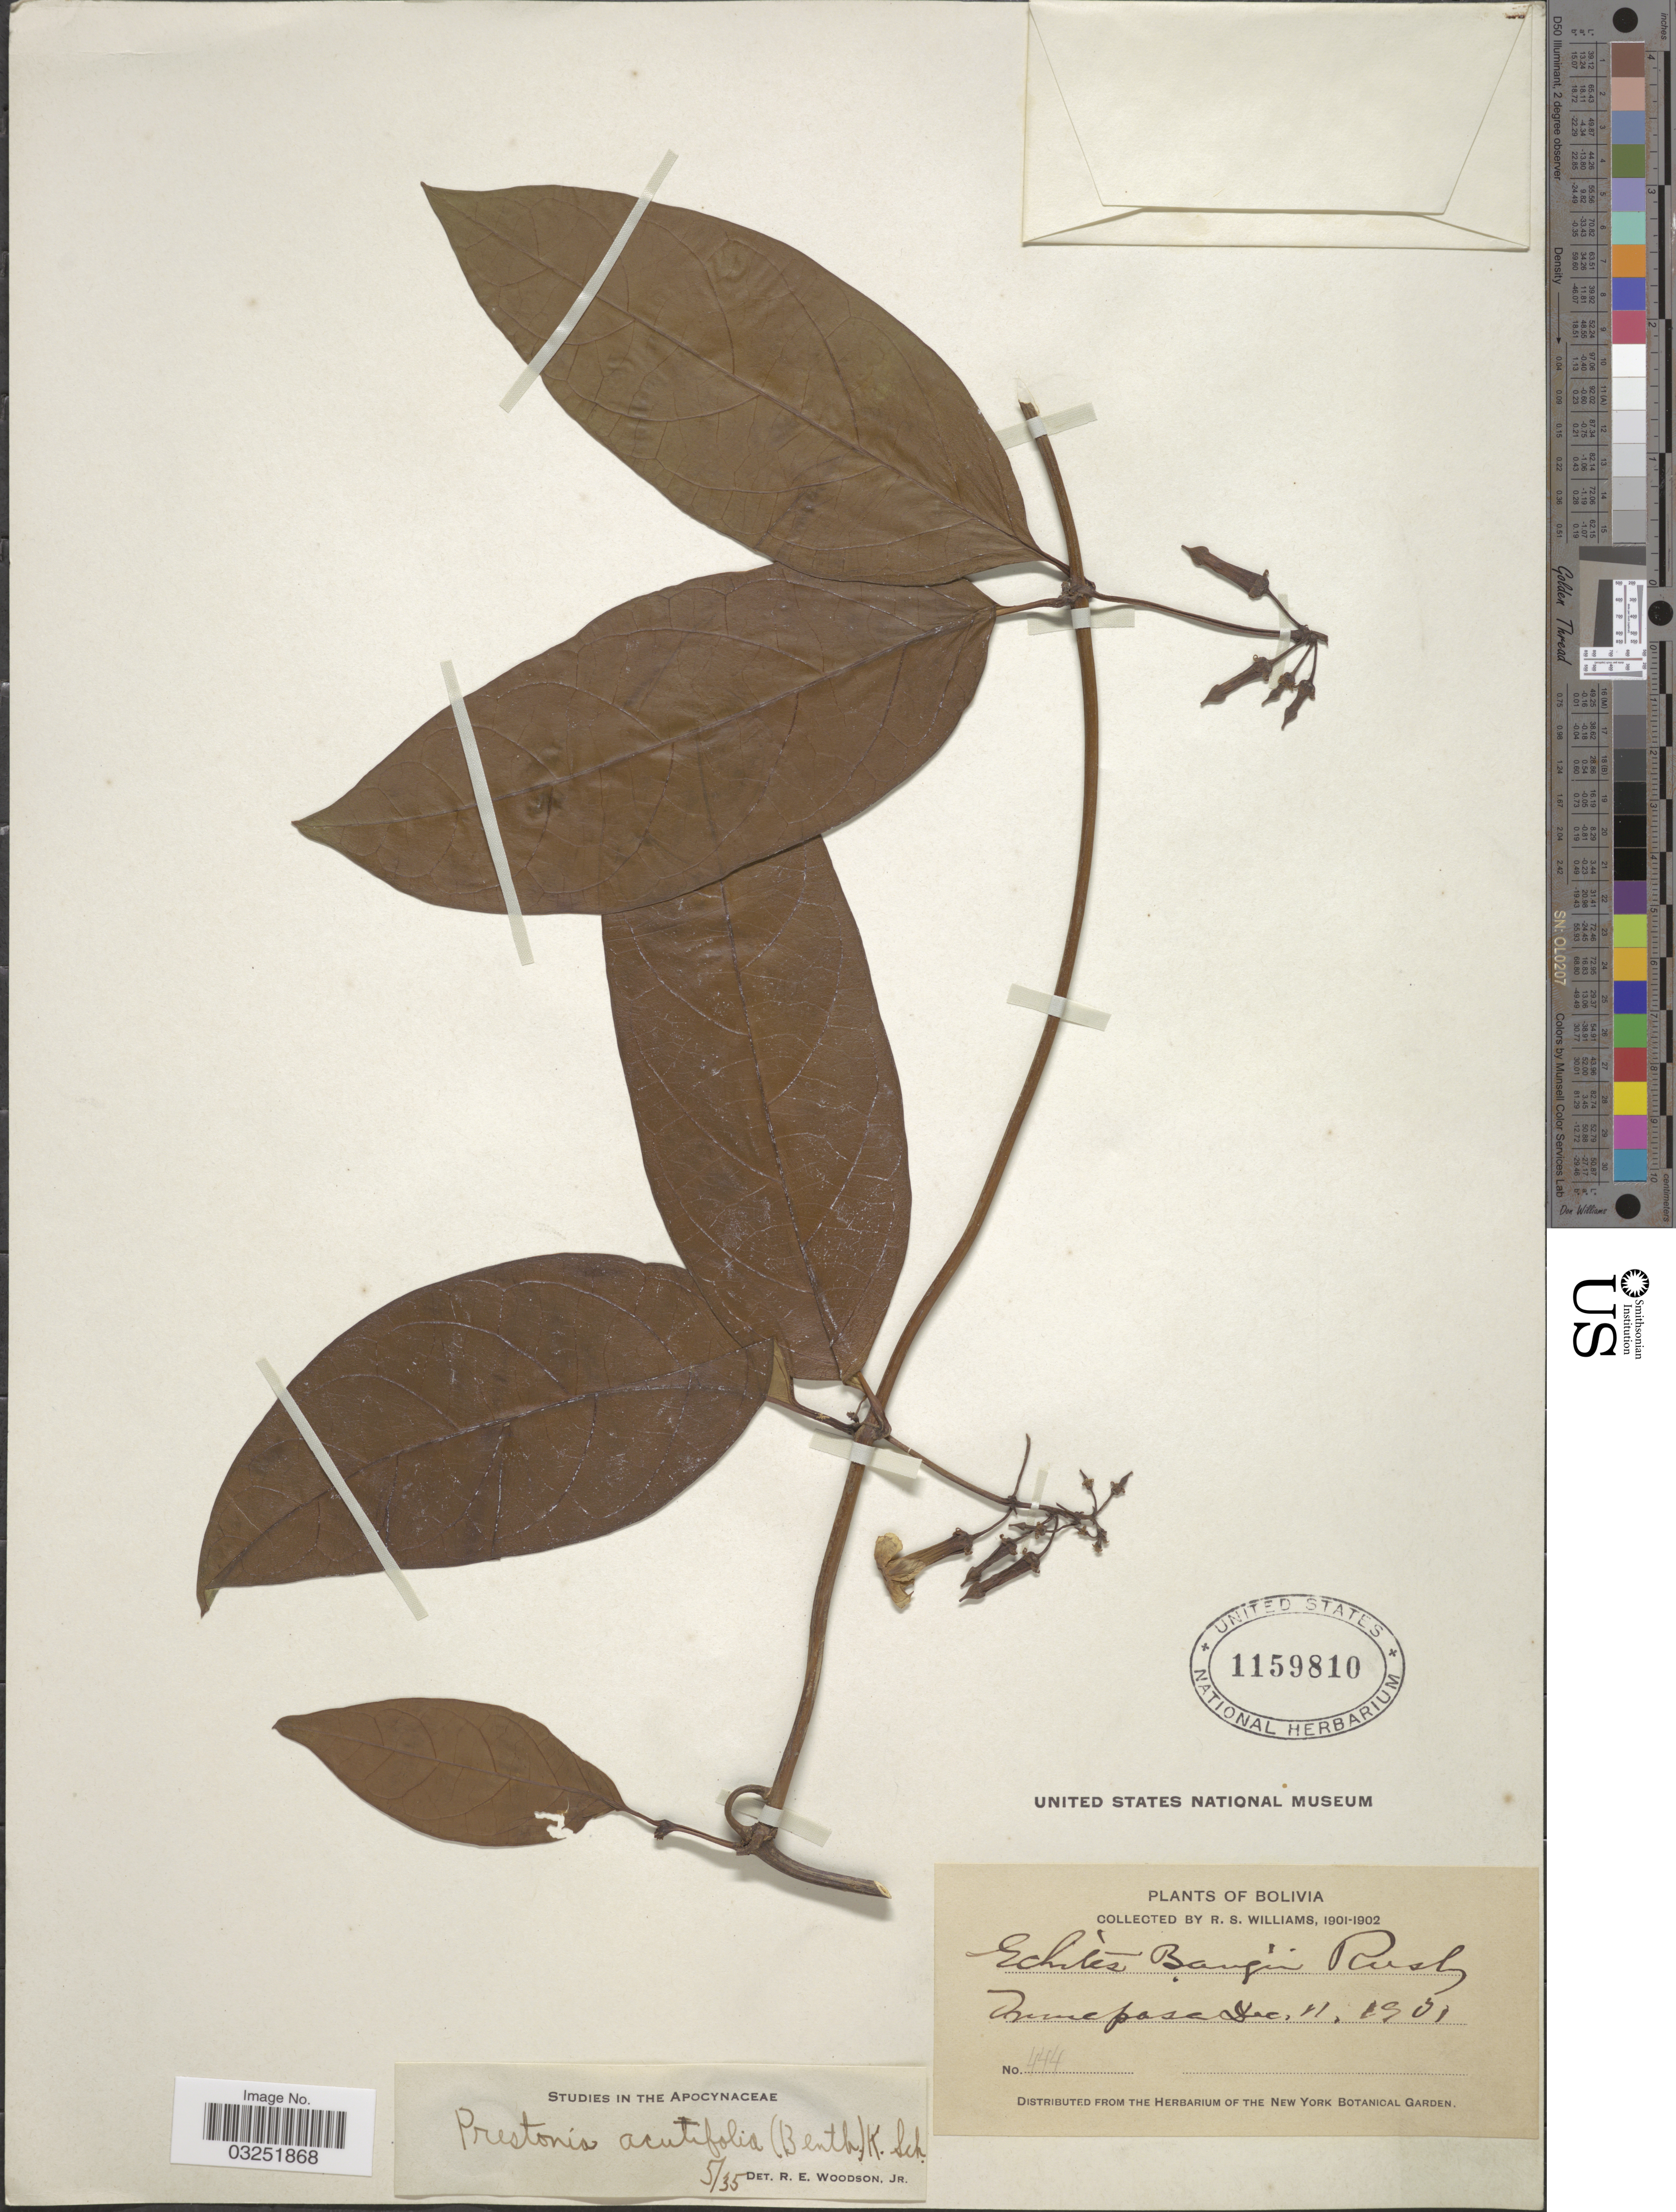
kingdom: Plantae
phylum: Tracheophyta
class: Magnoliopsida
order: Gentianales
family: Apocynaceae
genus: Prestonia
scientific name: Prestonia acutifolia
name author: (Benth. & Müll. Arg.) K. Schum.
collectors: R. S. Williams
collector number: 444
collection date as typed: Dec. 11, 1901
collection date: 1901-12-11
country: Bolivia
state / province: La Paz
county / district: Iturralde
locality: Tumupasa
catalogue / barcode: US 1159810